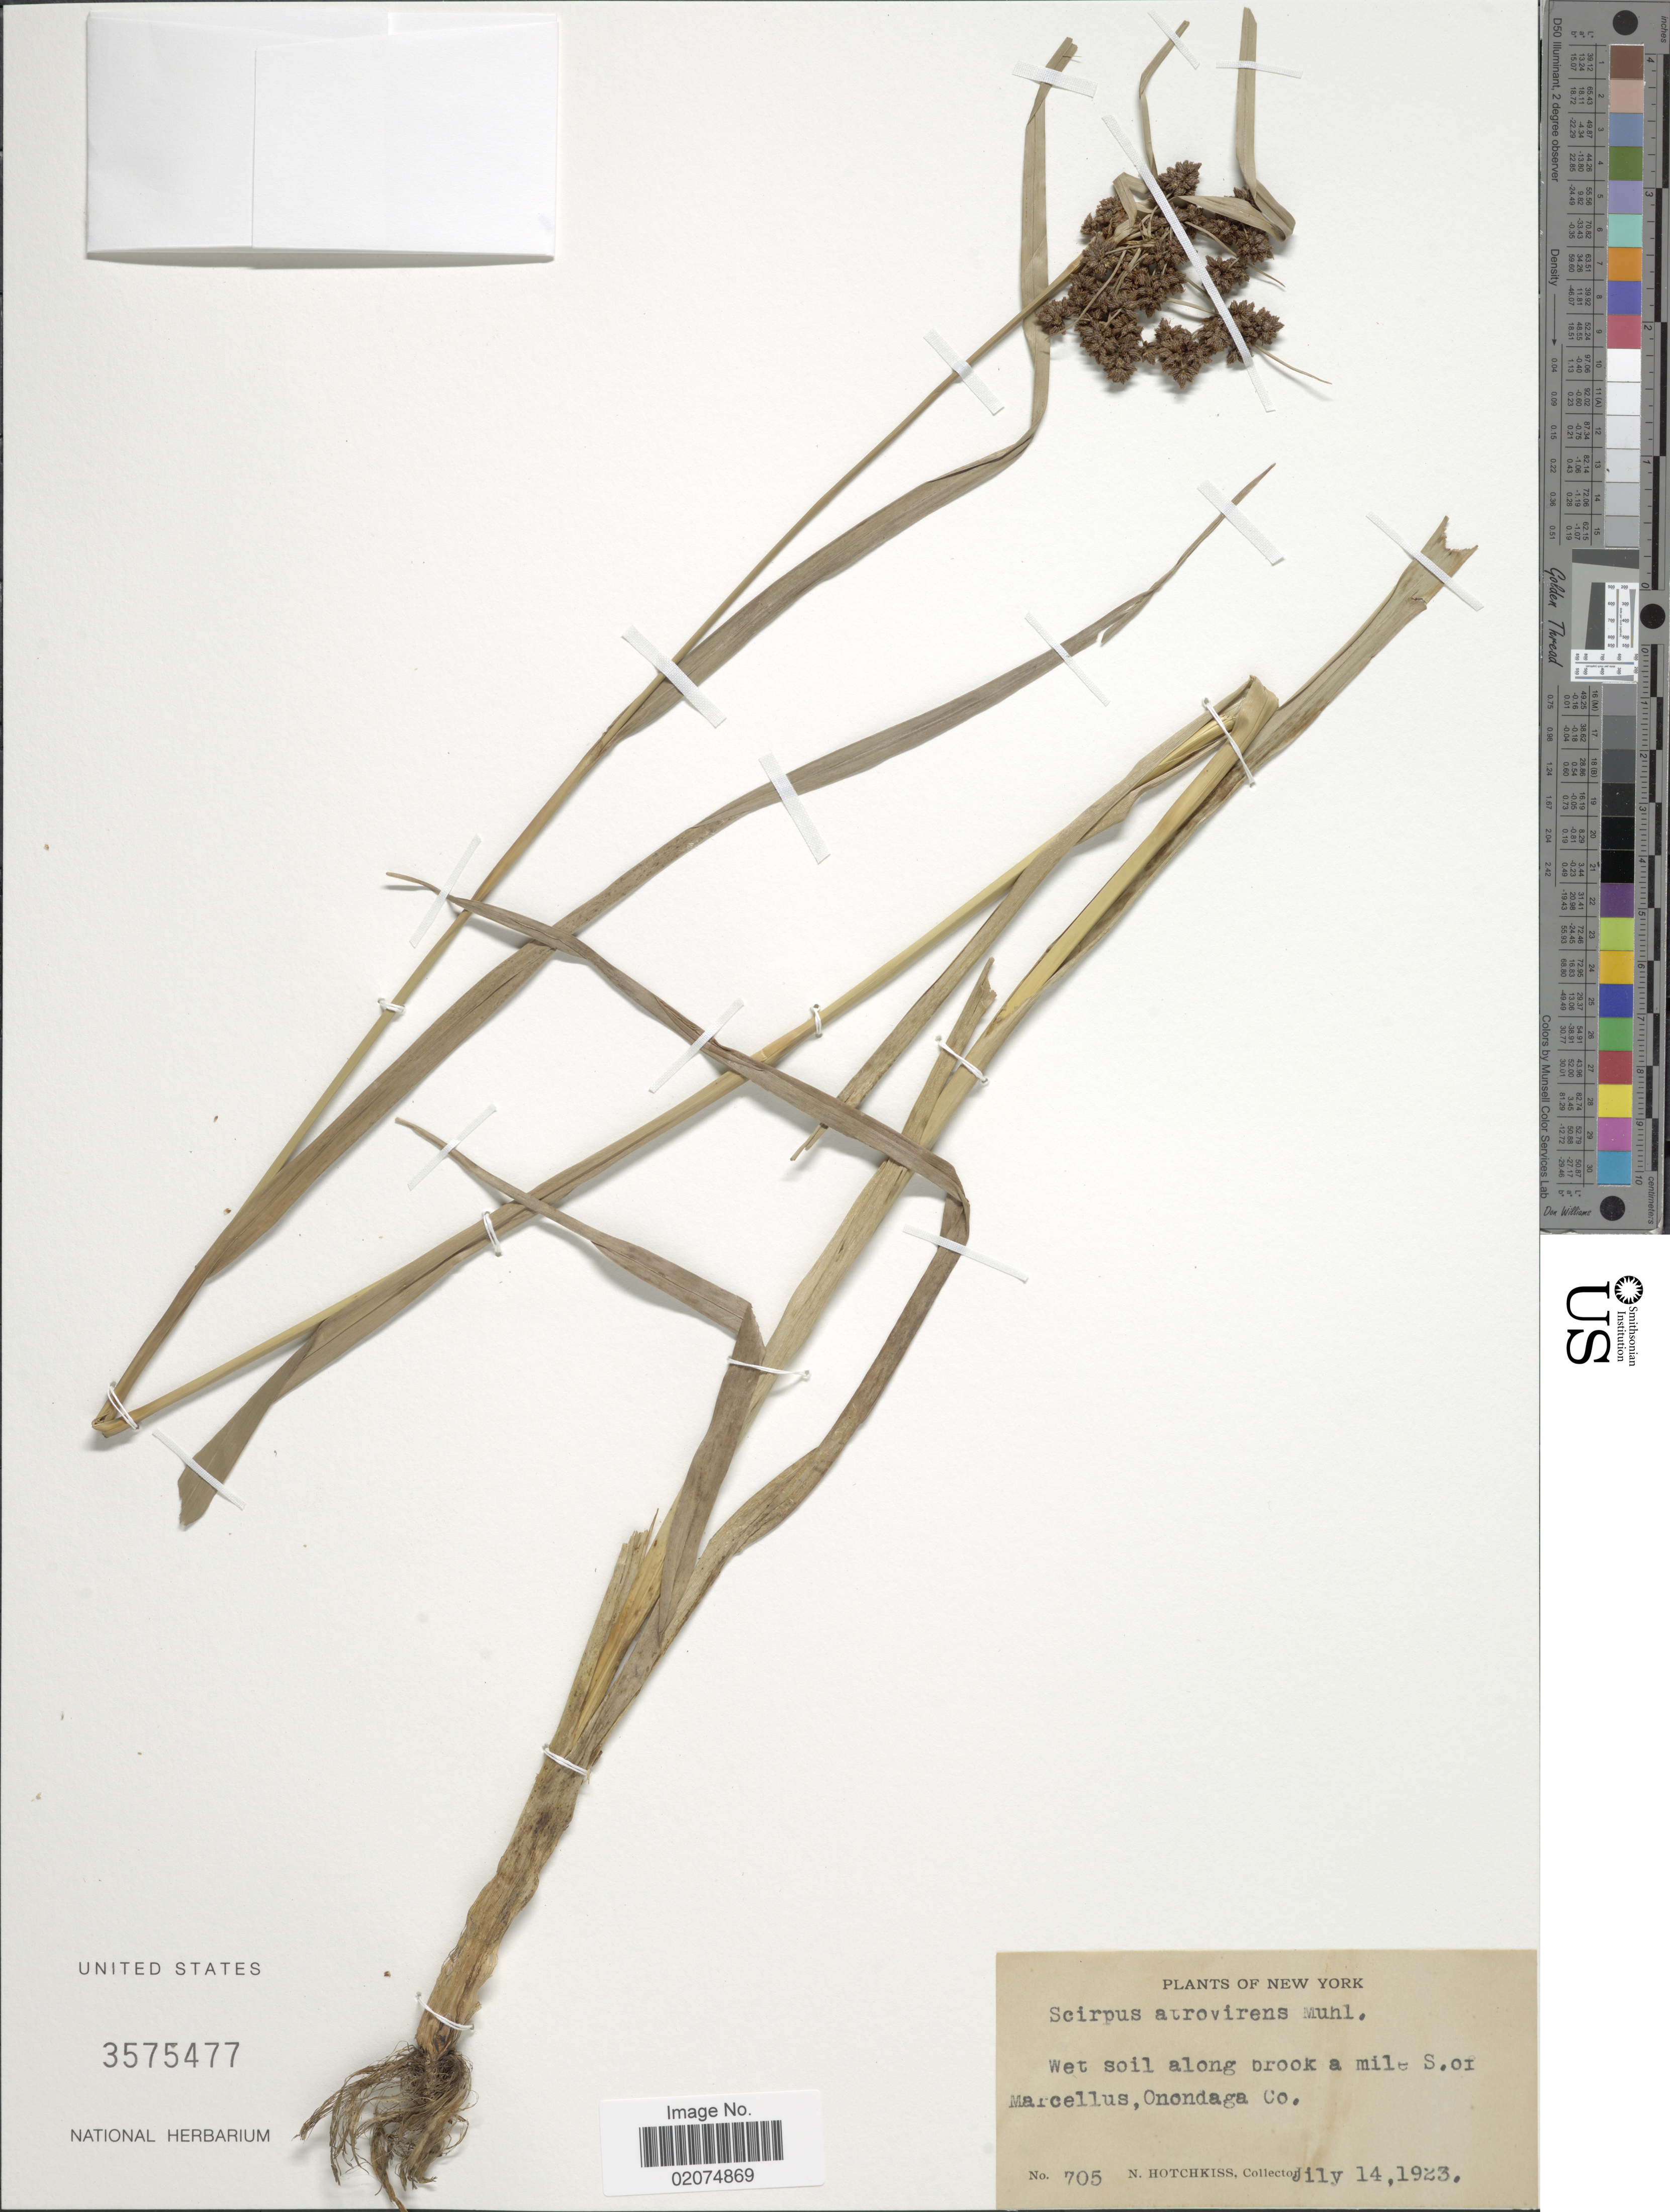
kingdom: Plantae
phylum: Tracheophyta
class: Liliopsida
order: Poales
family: Cyperaceae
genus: Scirpus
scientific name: Scirpus atrovirens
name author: Willd.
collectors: N. Hotchkiss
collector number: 705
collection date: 1923-07-14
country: United States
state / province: New York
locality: A mile S of Marcellus, Onondaga Co.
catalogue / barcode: US 3575477